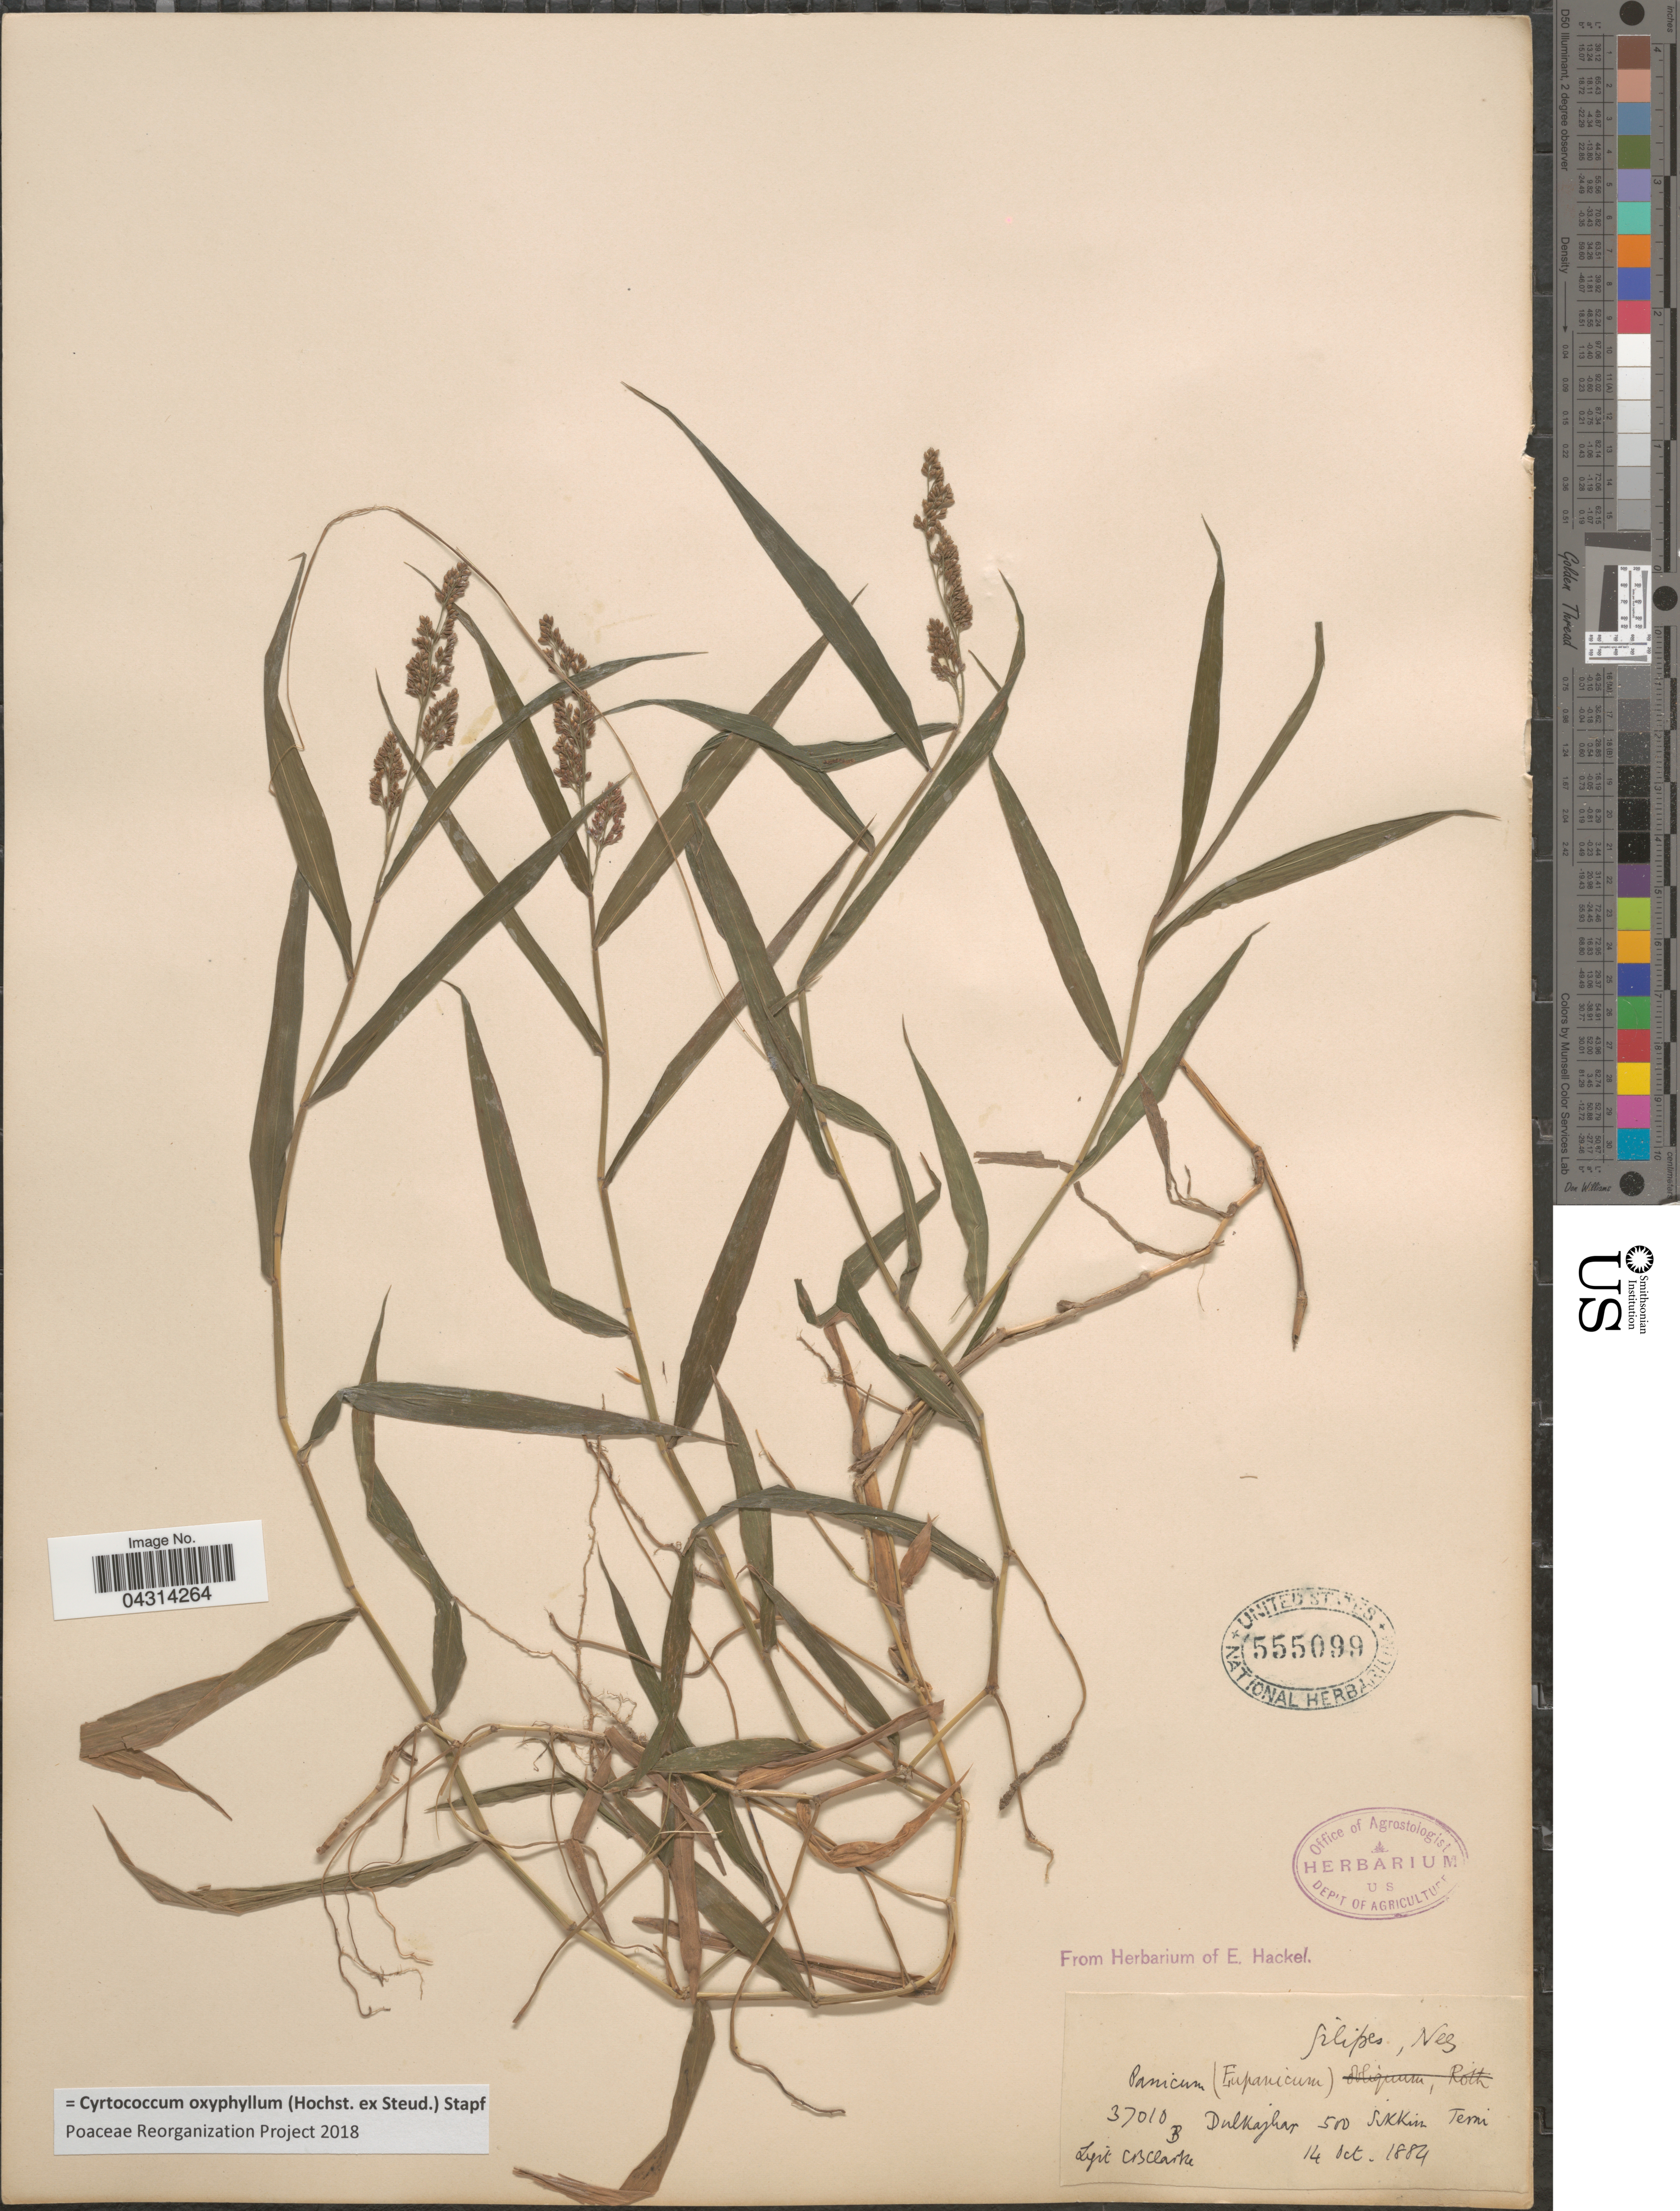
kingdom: Plantae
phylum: Tracheophyta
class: Liliopsida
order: Poales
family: Poaceae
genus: Cyrtococcum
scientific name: Cyrtococcum oxyphyllum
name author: (Steud.) Stapf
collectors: C. B. Clarke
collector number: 37010B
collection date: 1884-10-14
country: India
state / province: Sikkim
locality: Dulkajhar, Termi.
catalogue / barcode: US 555099